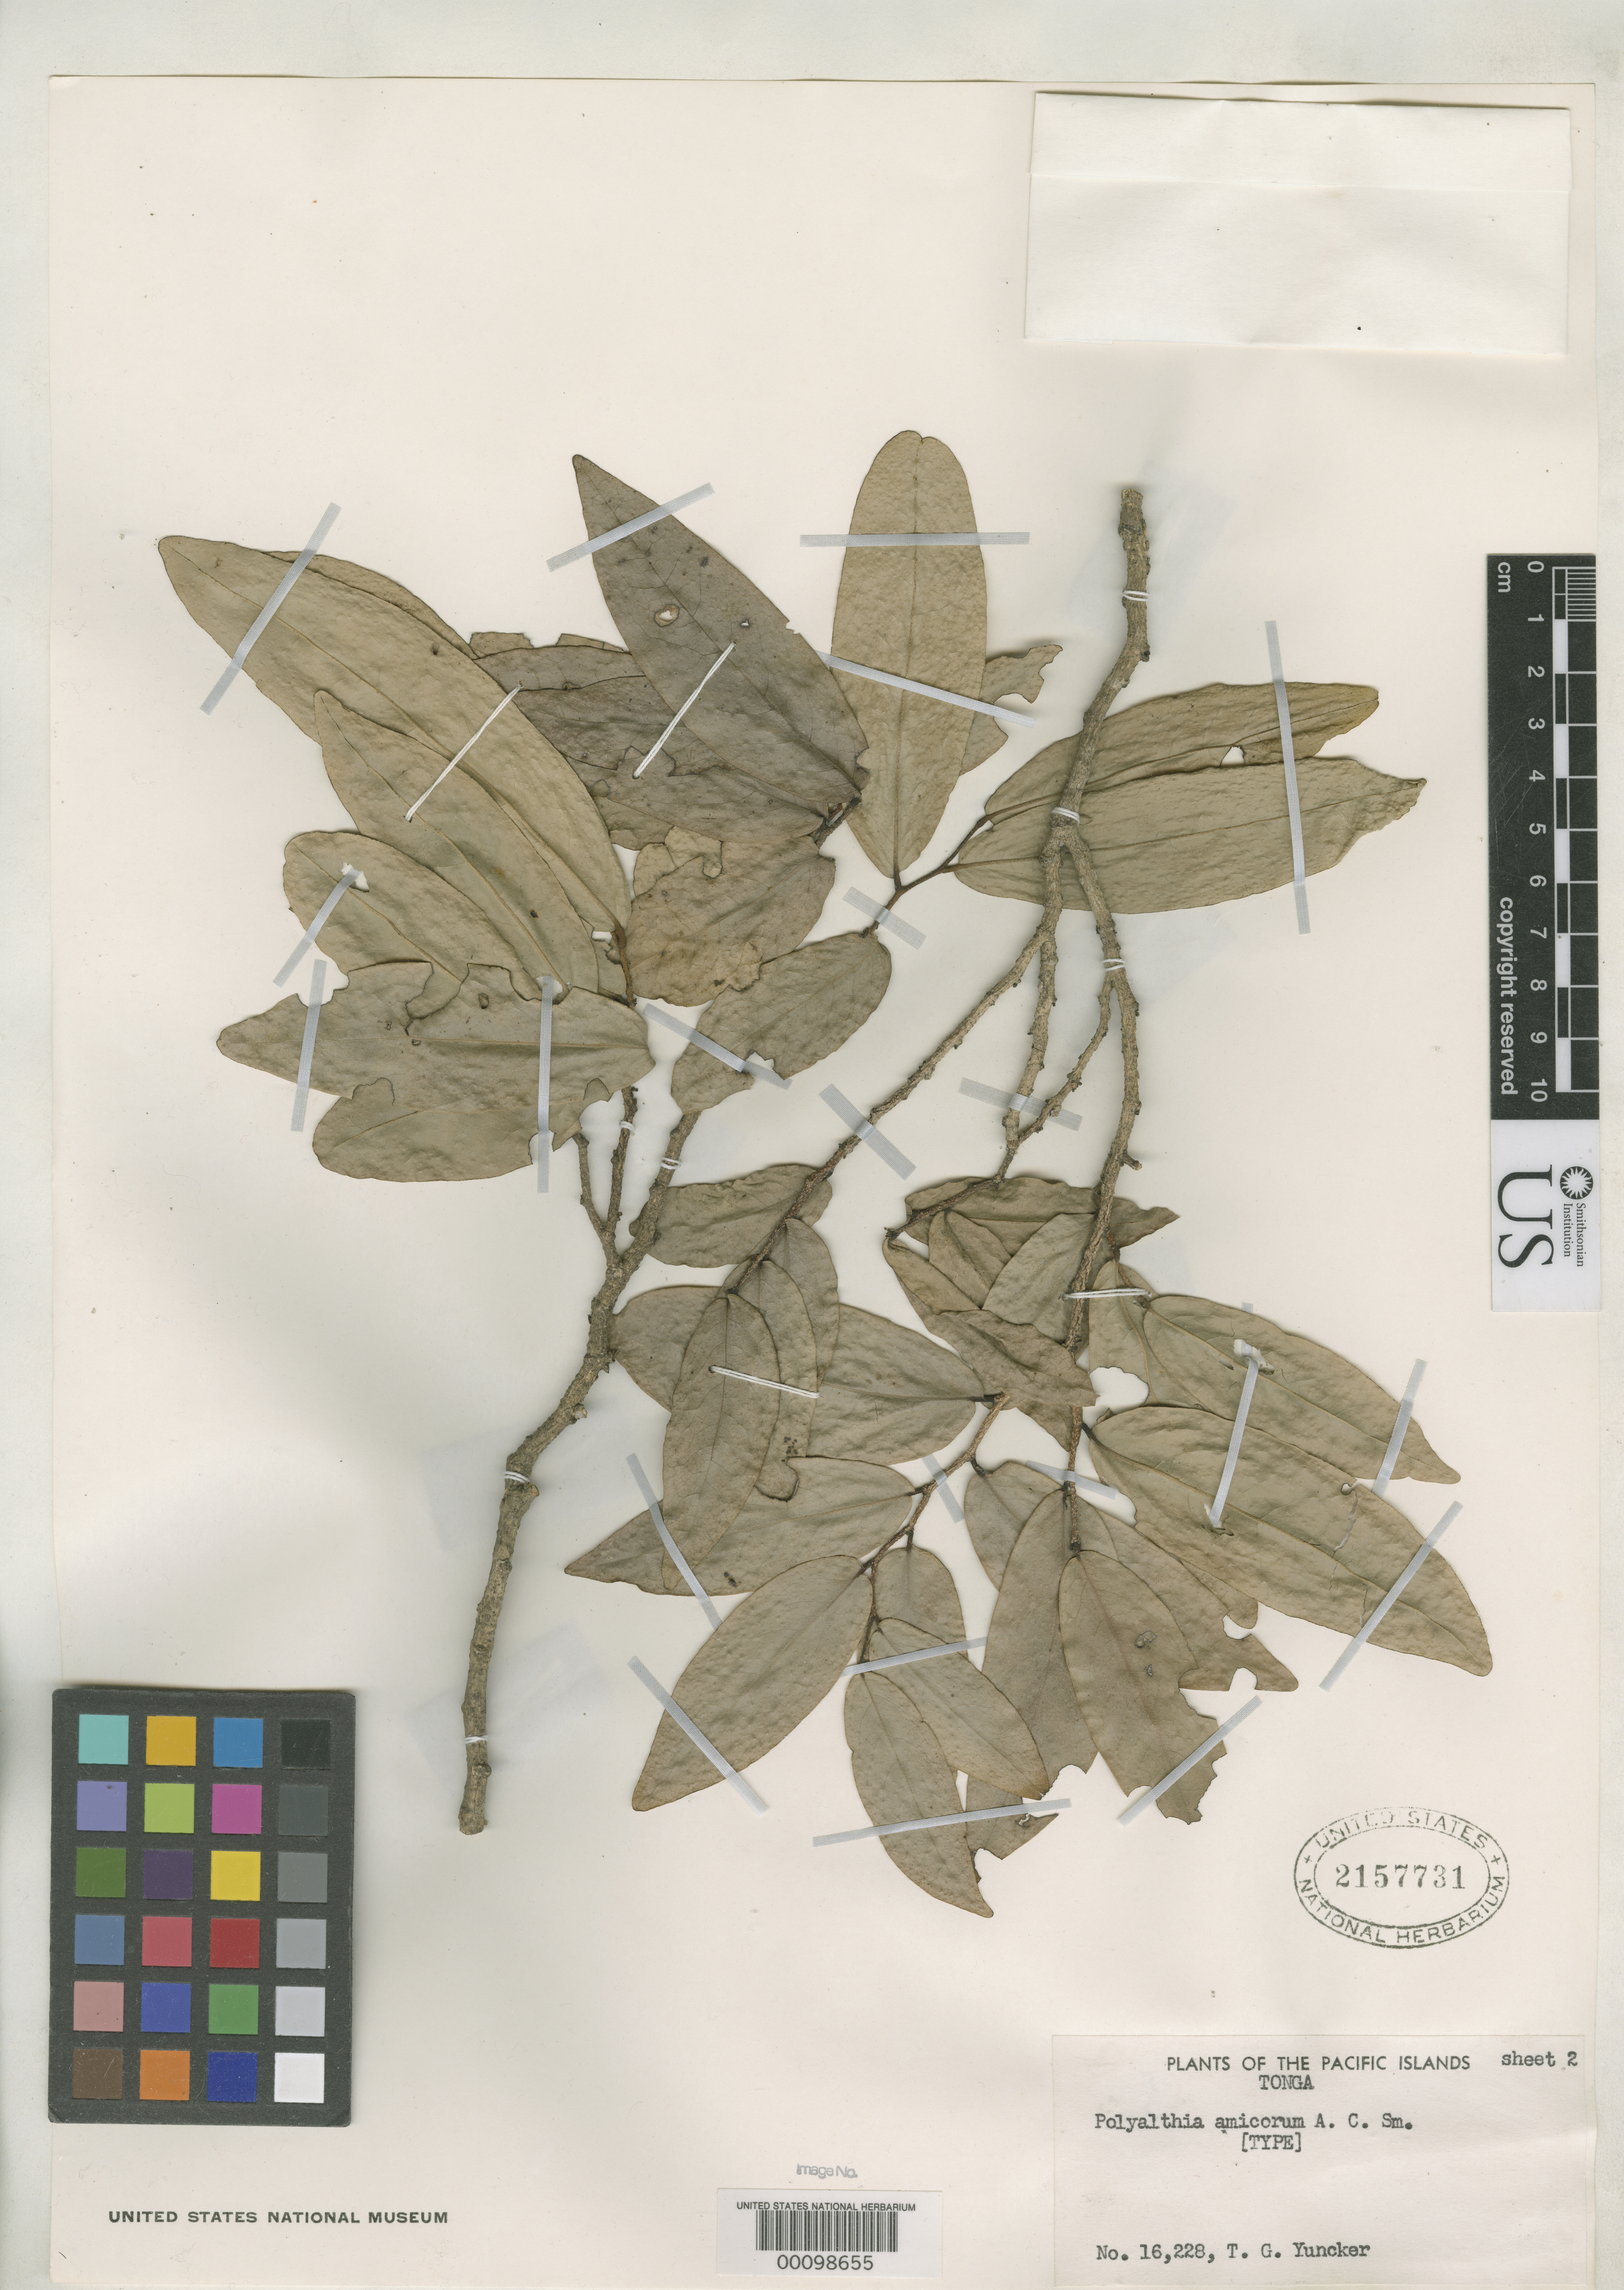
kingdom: Plantae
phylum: Tracheophyta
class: Magnoliopsida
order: Magnoliales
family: Annonaceae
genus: Polyalthia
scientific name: Polyalthia amicorum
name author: A.C. Sm.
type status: Holotype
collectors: T. G. Yuncker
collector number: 16228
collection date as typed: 01 Jun 1953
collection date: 1953-06-01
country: Tonga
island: Tongatapu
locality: Tongatapu.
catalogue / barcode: US 2157731